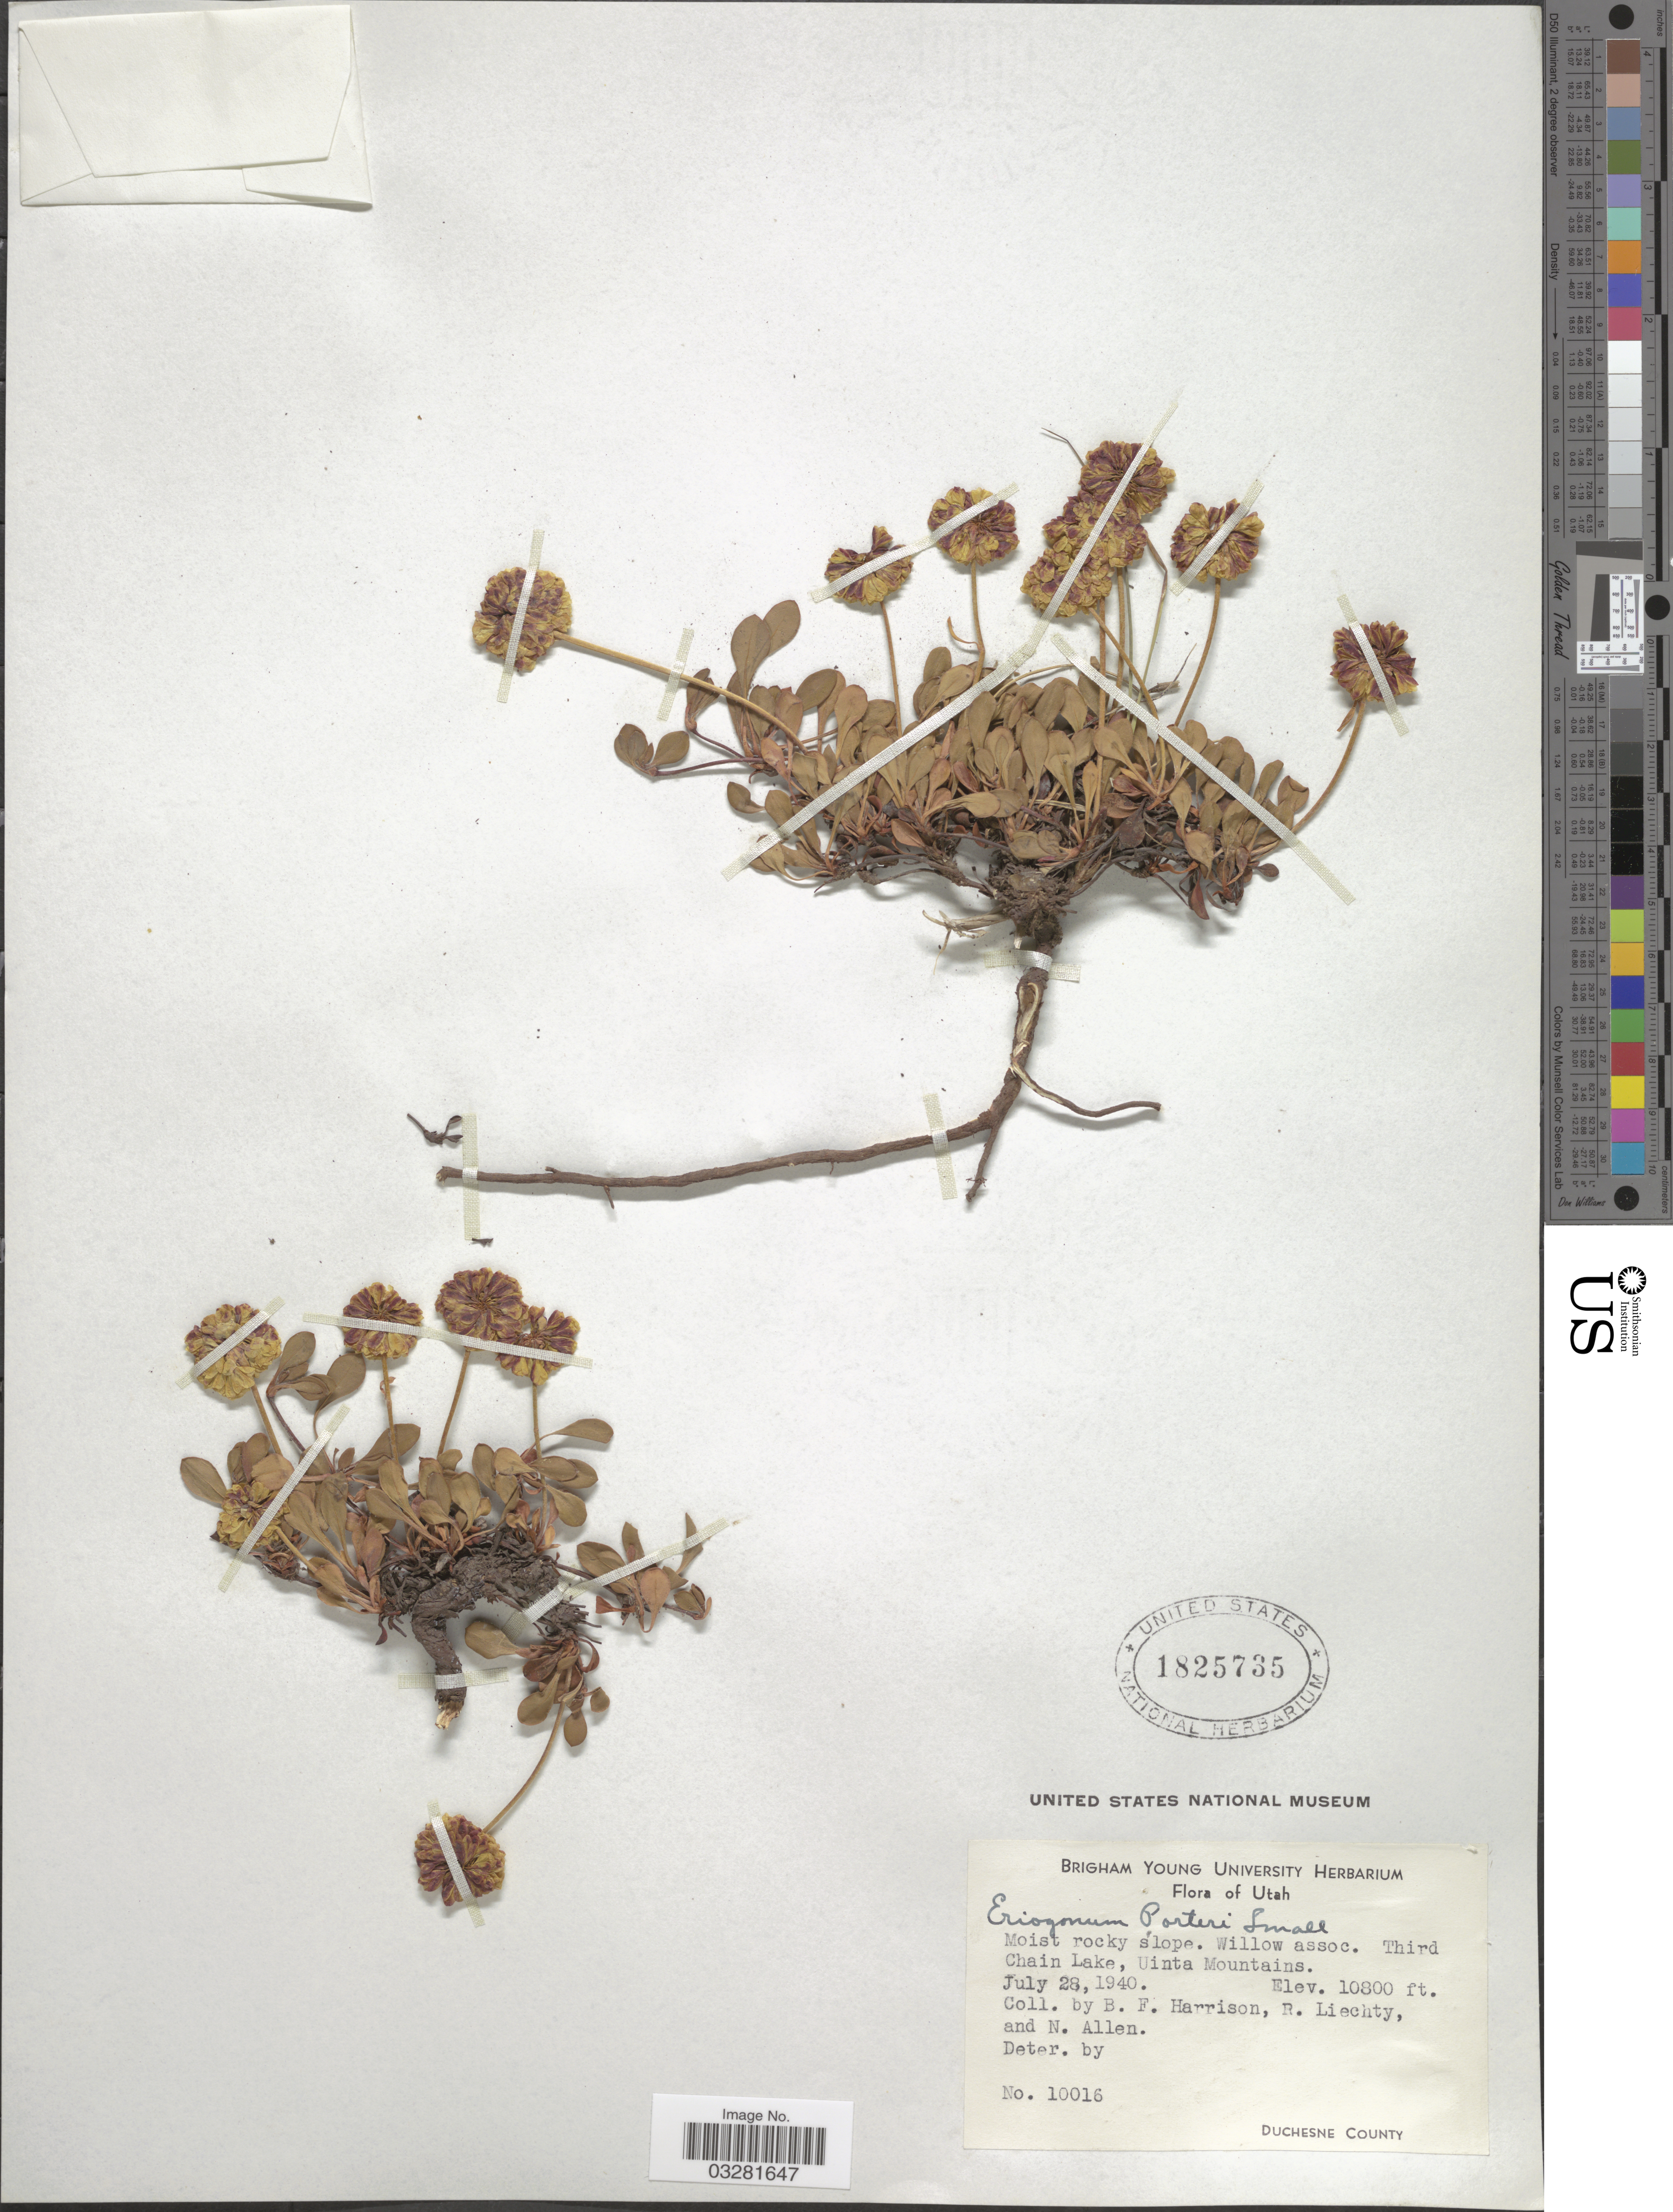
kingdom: Plantae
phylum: Tracheophyta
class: Magnoliopsida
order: Caryophyllales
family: Polygonaceae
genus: Eriogonum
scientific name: Eriogonum umbellatum var. porteri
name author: (Small) S. Stokes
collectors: B. F. Harrison, R. Liechty & N. Allen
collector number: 10016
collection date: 1940-07-28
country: United States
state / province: Utah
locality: Third Chain Lake, Uinta Mountains. Duchesne County.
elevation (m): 3292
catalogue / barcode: US 1825735